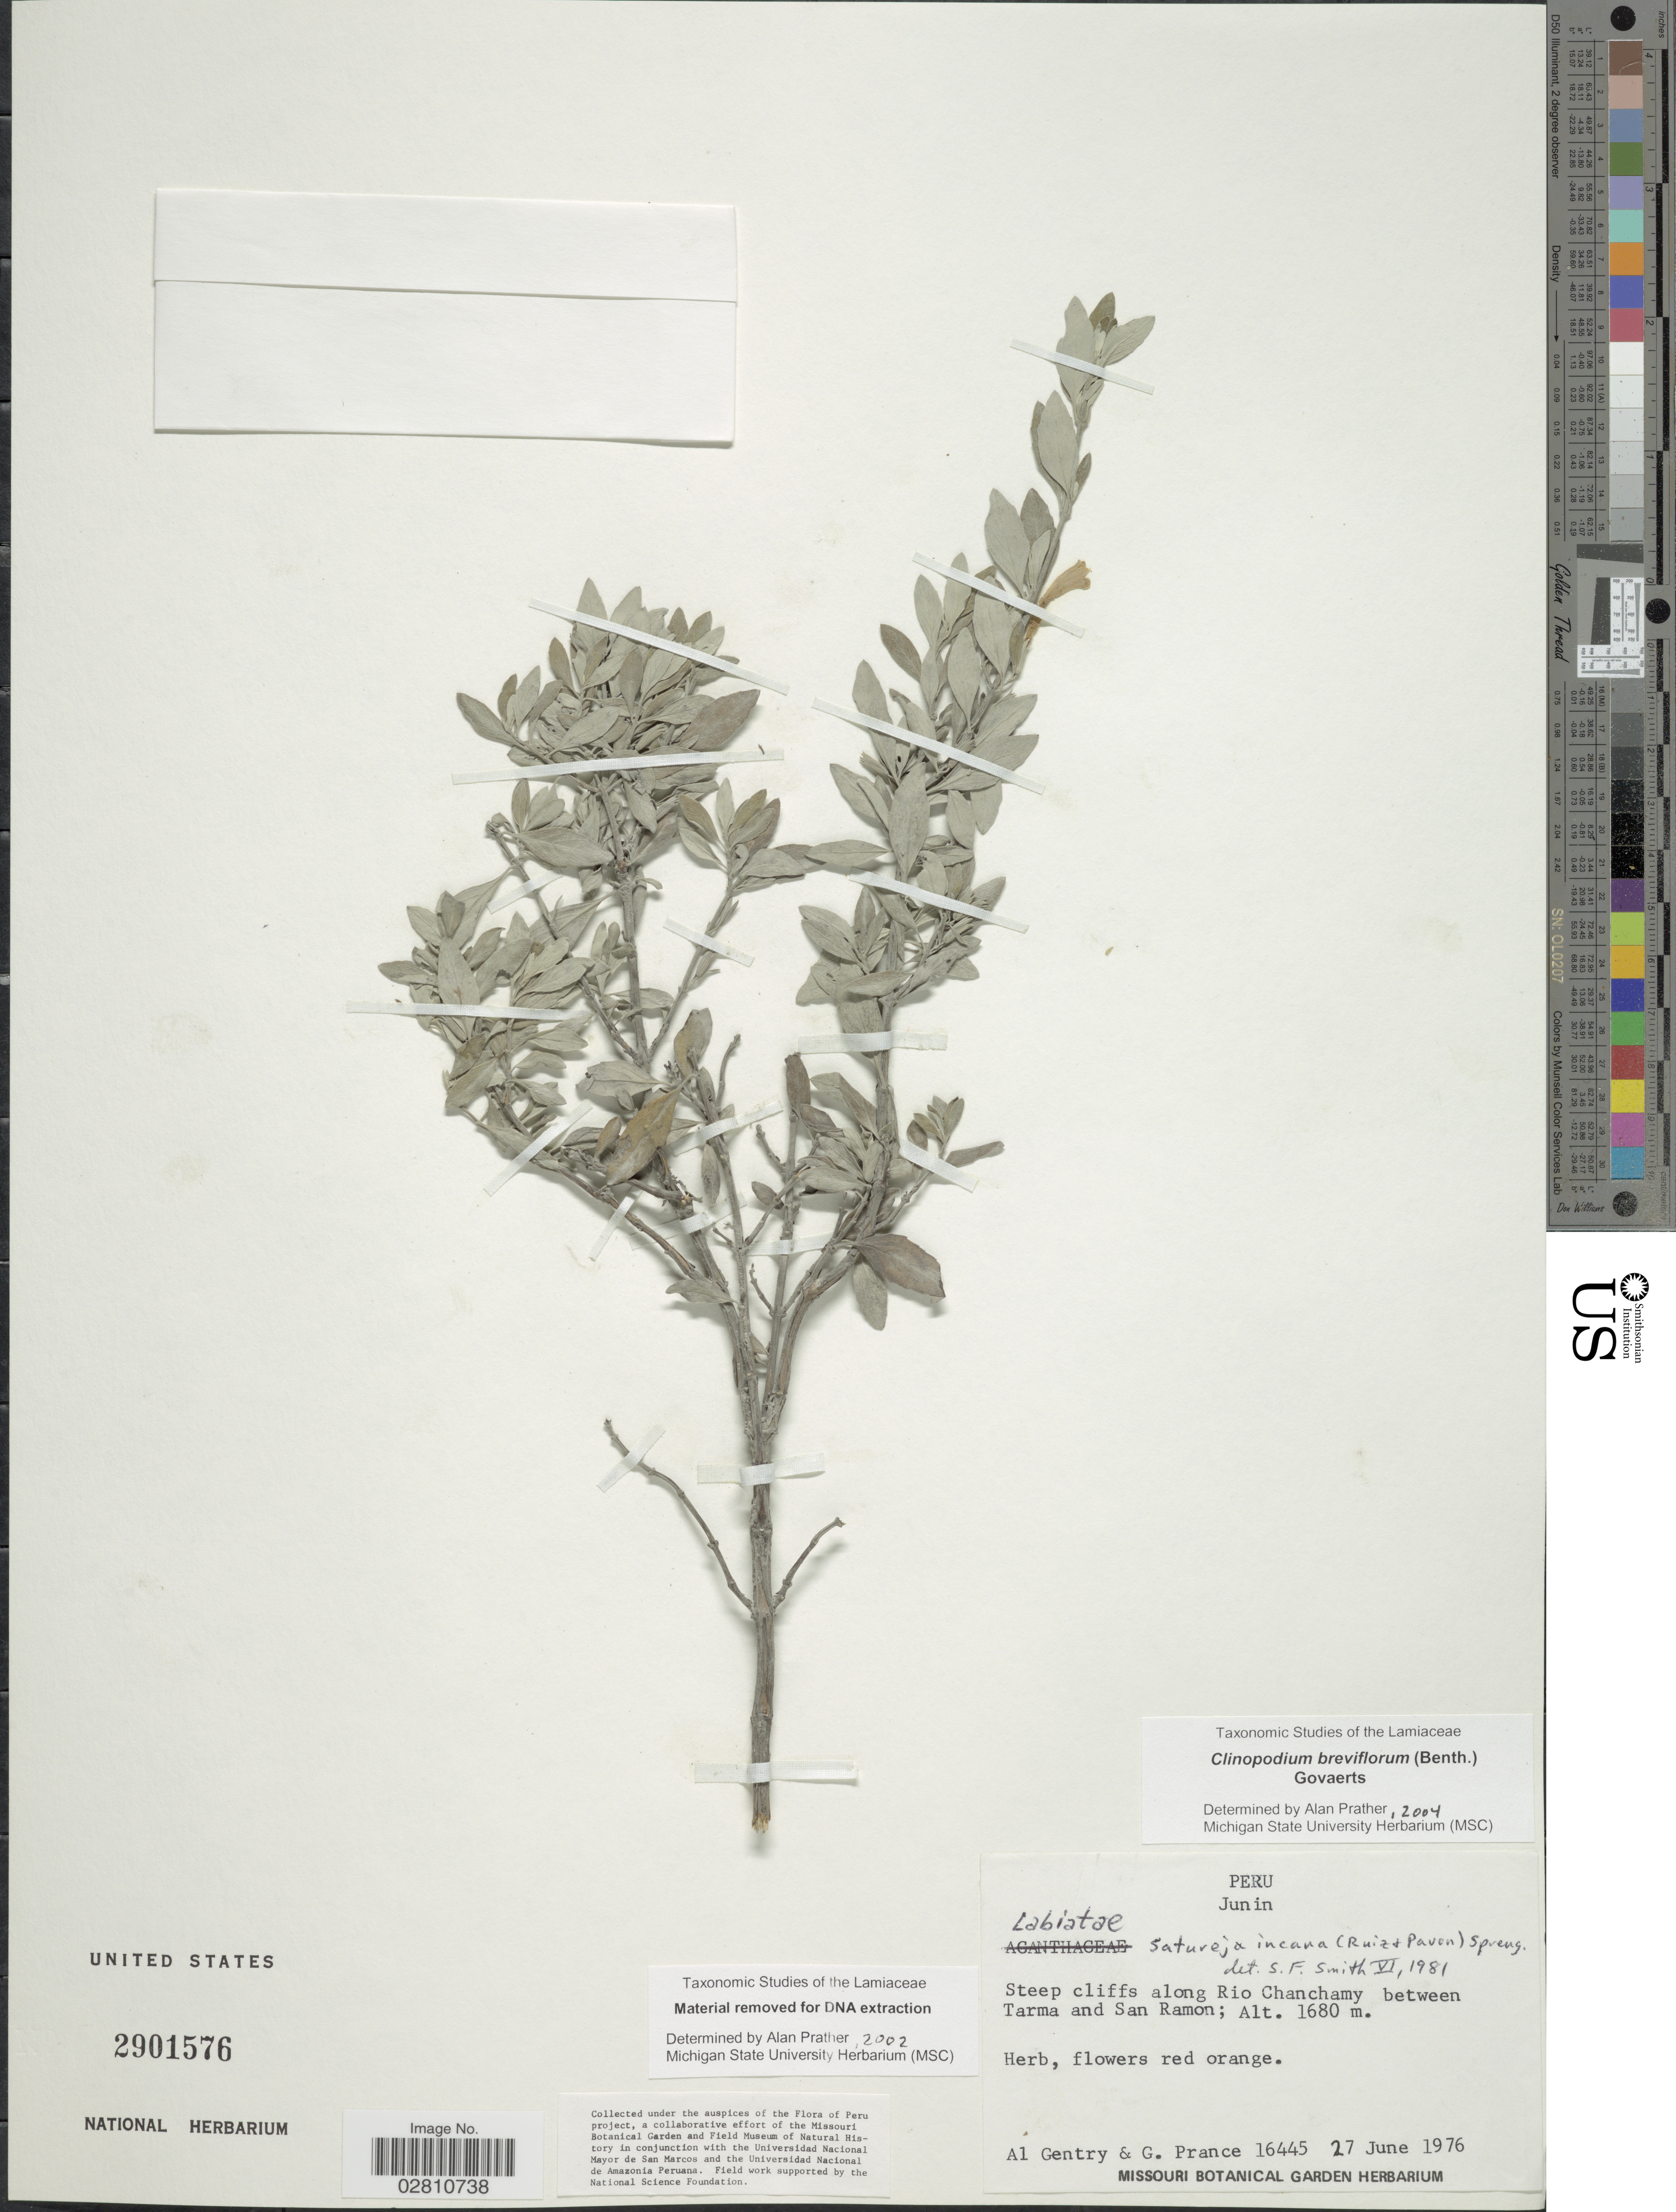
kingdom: Plantae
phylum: Tracheophyta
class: Magnoliopsida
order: Lamiales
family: Lamiaceae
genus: Clinopodium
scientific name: Clinopodium breviflorum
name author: (Benth.) Govaerts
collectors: A. H. Gentry & G. T. Prance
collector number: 16445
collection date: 1976-06-27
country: Peru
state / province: Junín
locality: Steep cliffs along Rio Chanchamy between Tarma and San Ramon.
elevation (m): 1680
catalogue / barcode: US 2901576